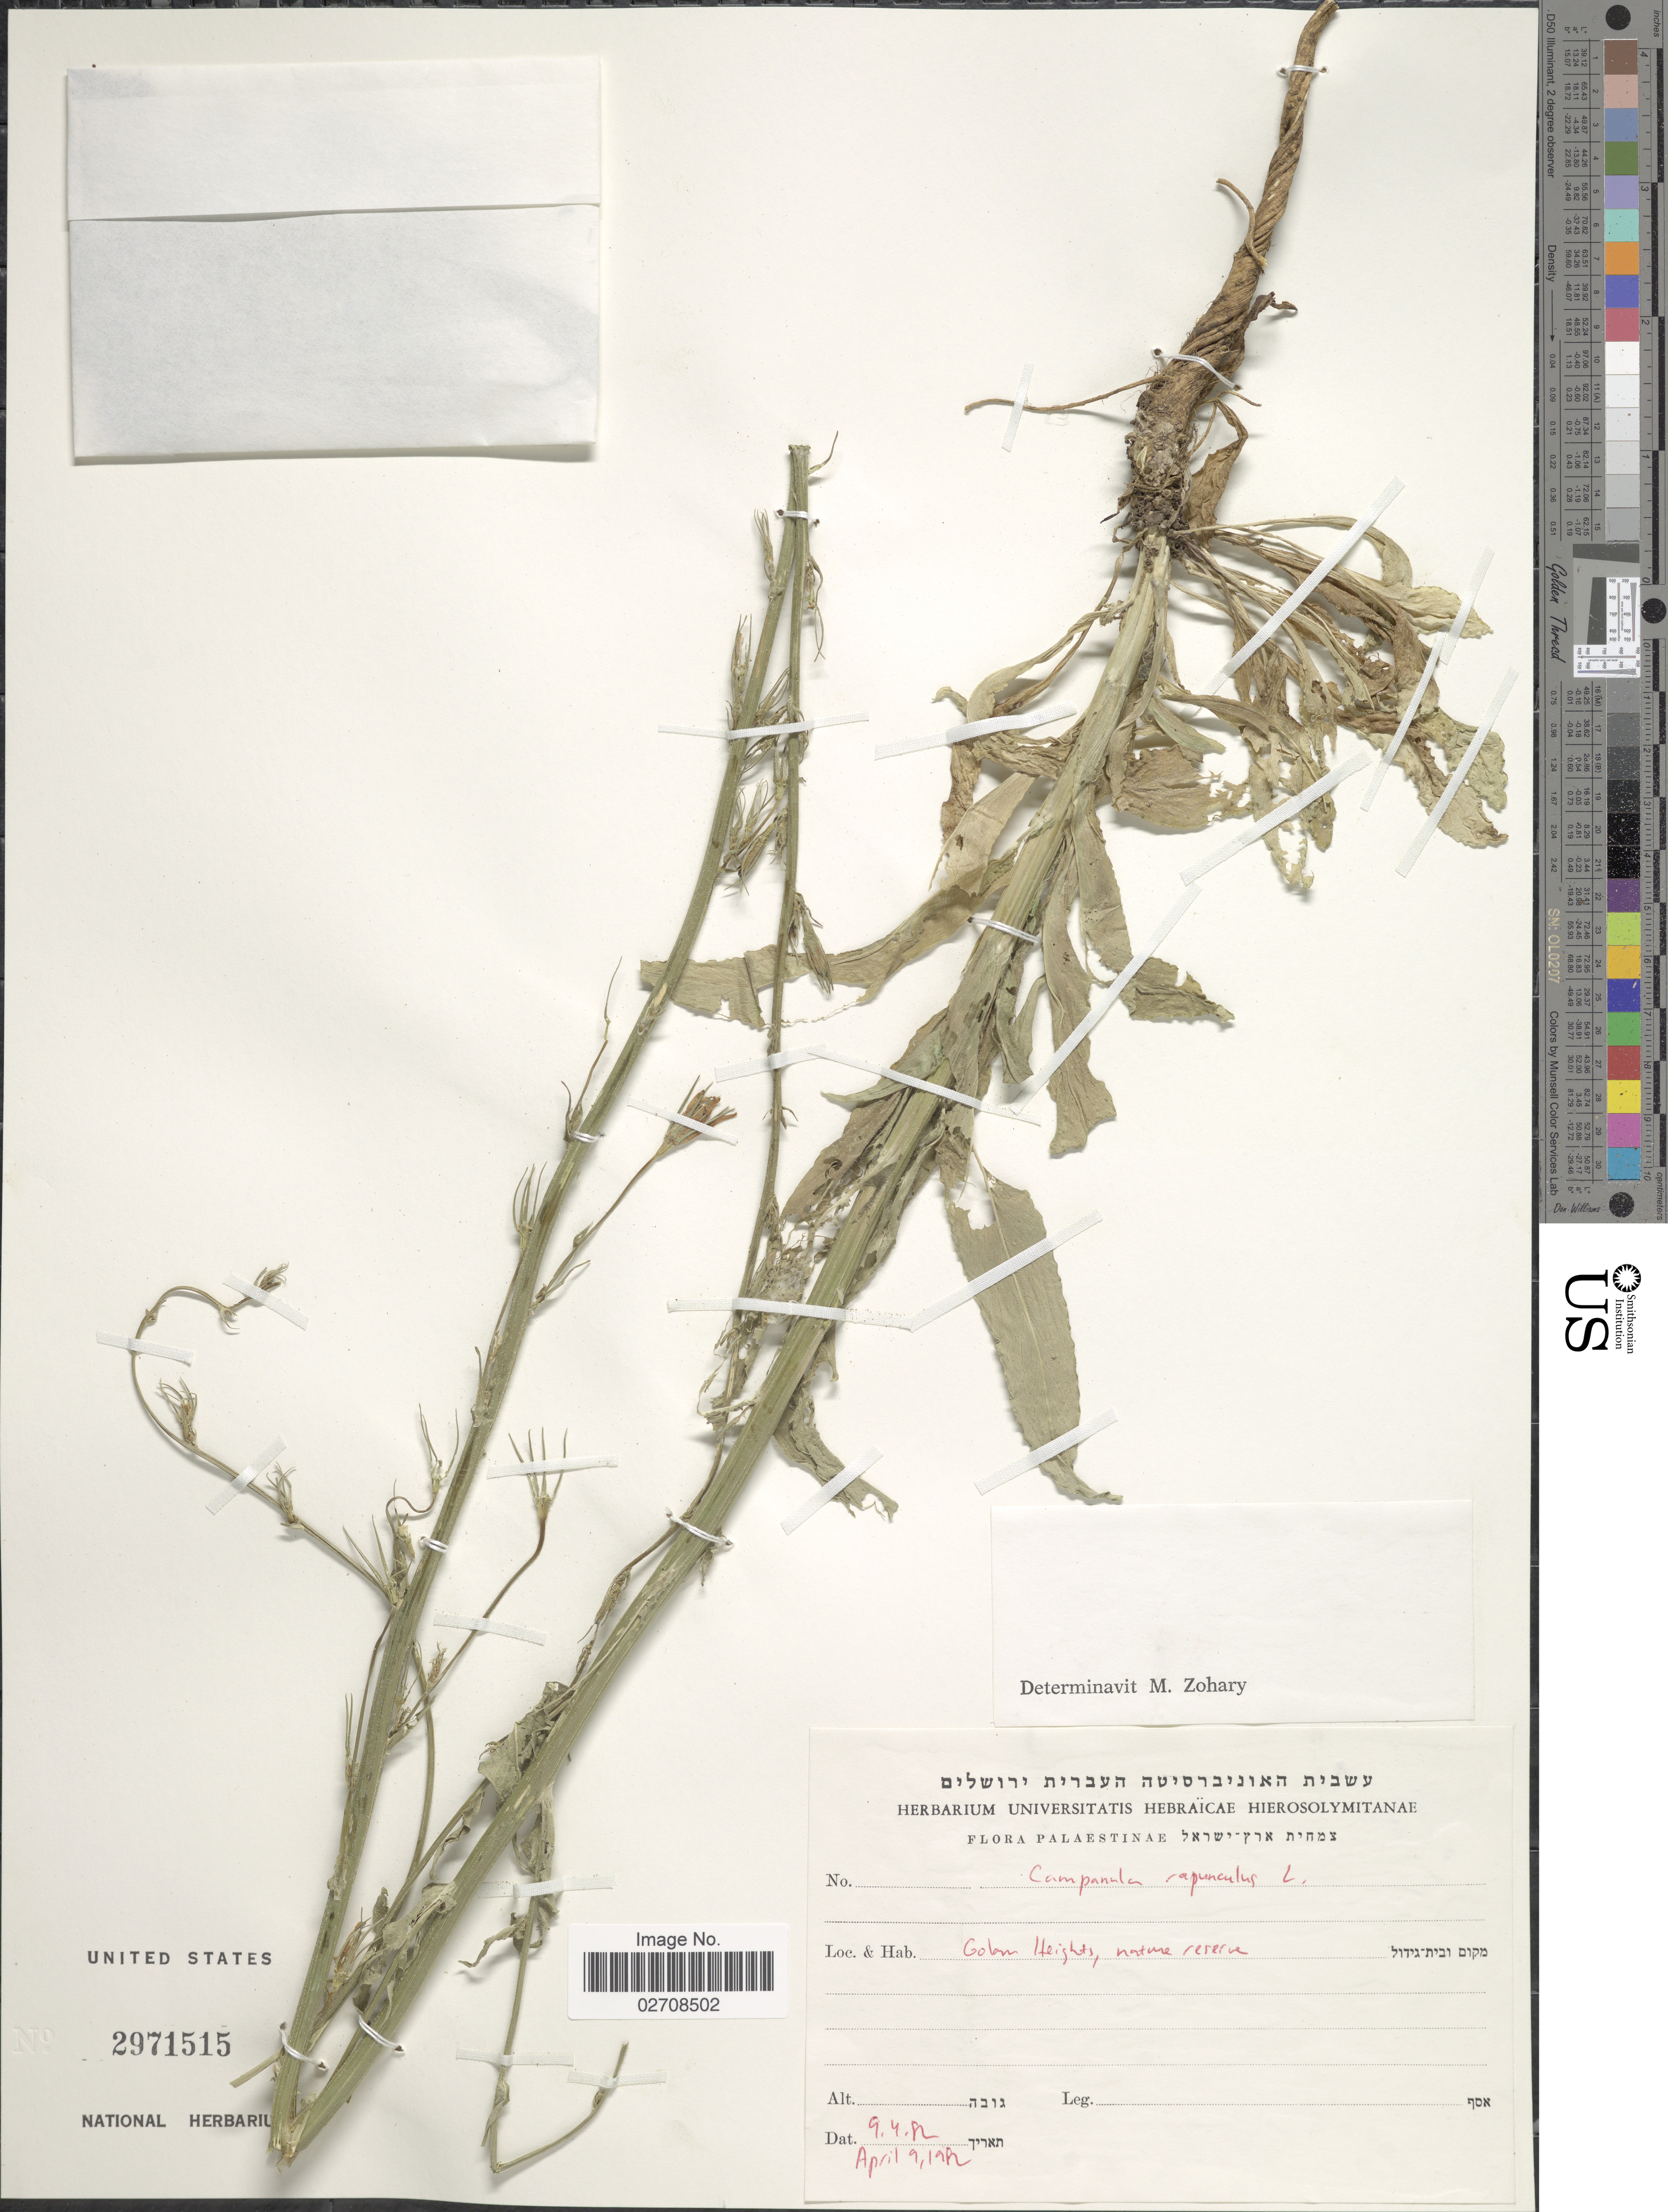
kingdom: Plantae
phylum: Tracheophyta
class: Magnoliopsida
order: Asterales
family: Campanulaceae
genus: Campanula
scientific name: Campanula rapunculus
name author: L.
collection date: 1982-04-09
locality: Golan Heights, nature reserve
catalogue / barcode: US 2971515